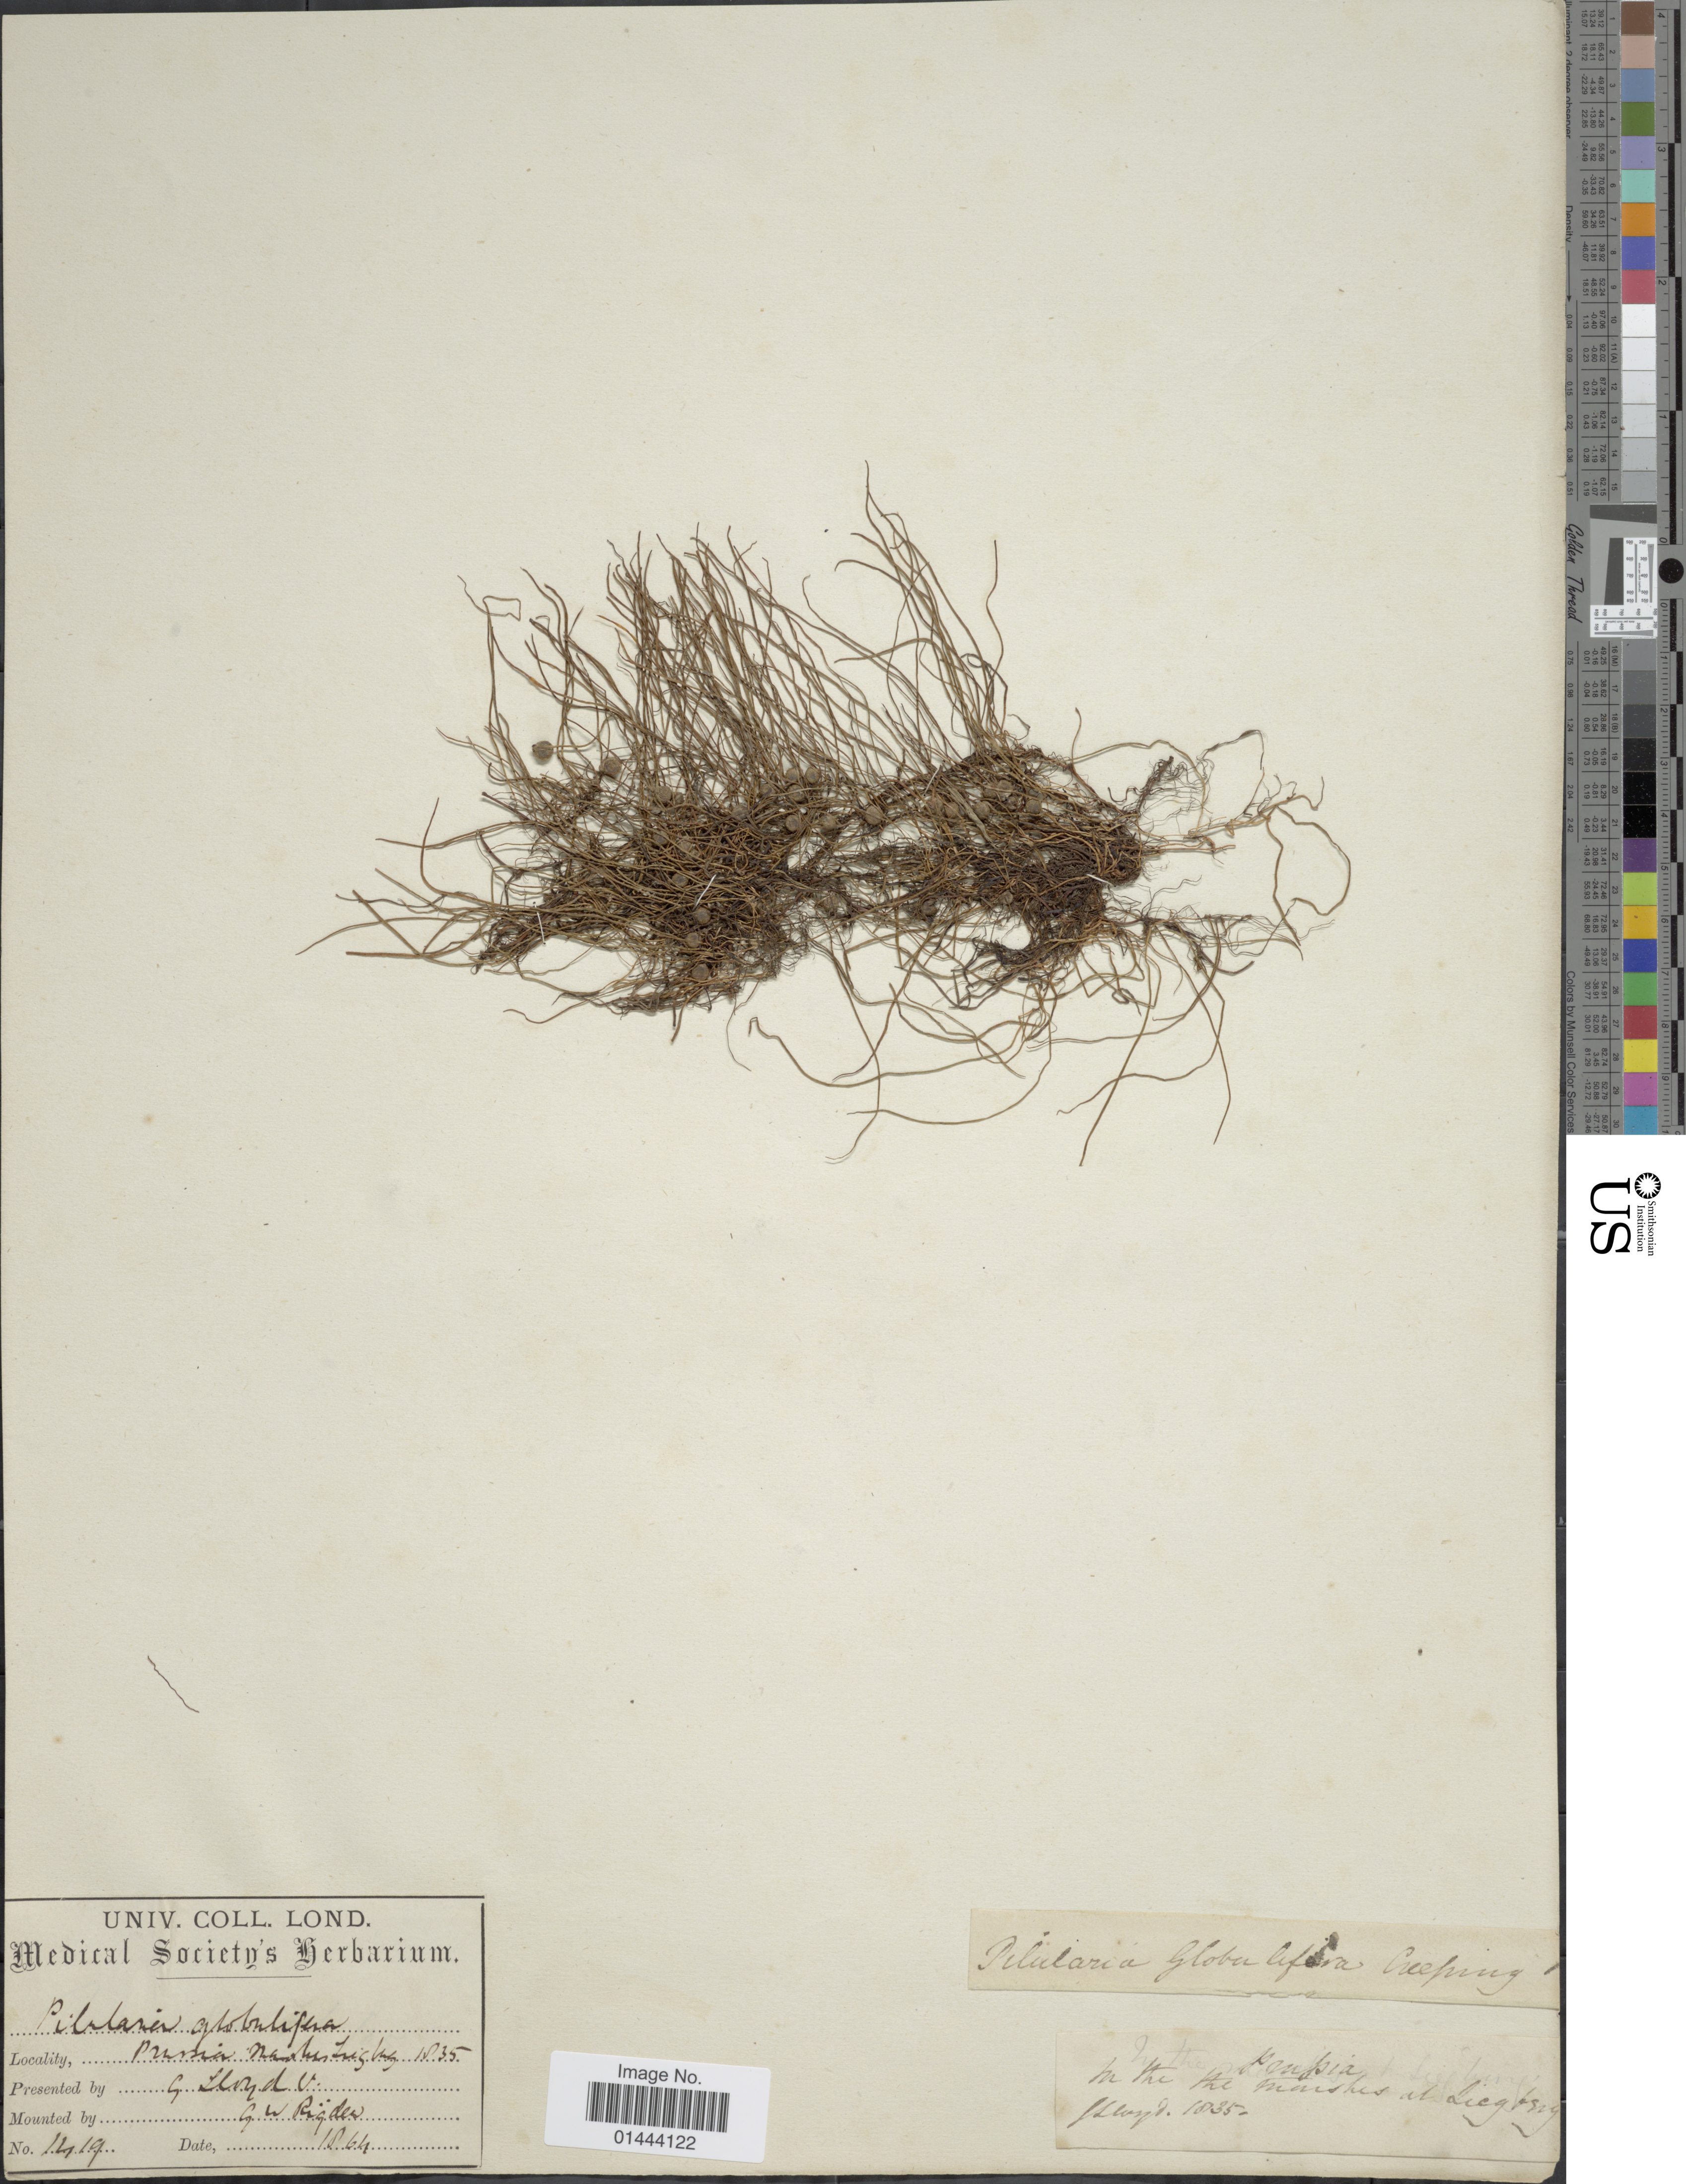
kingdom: Plantae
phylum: Tracheophyta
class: Polypodiopsida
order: Salviniales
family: Marsileaceae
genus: Pilularia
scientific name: Pilularia globulifera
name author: L.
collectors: G. Lloyd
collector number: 1419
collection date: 1864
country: Germany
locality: Pensia, Nanhey Ticks, in the mountans at Siegburg